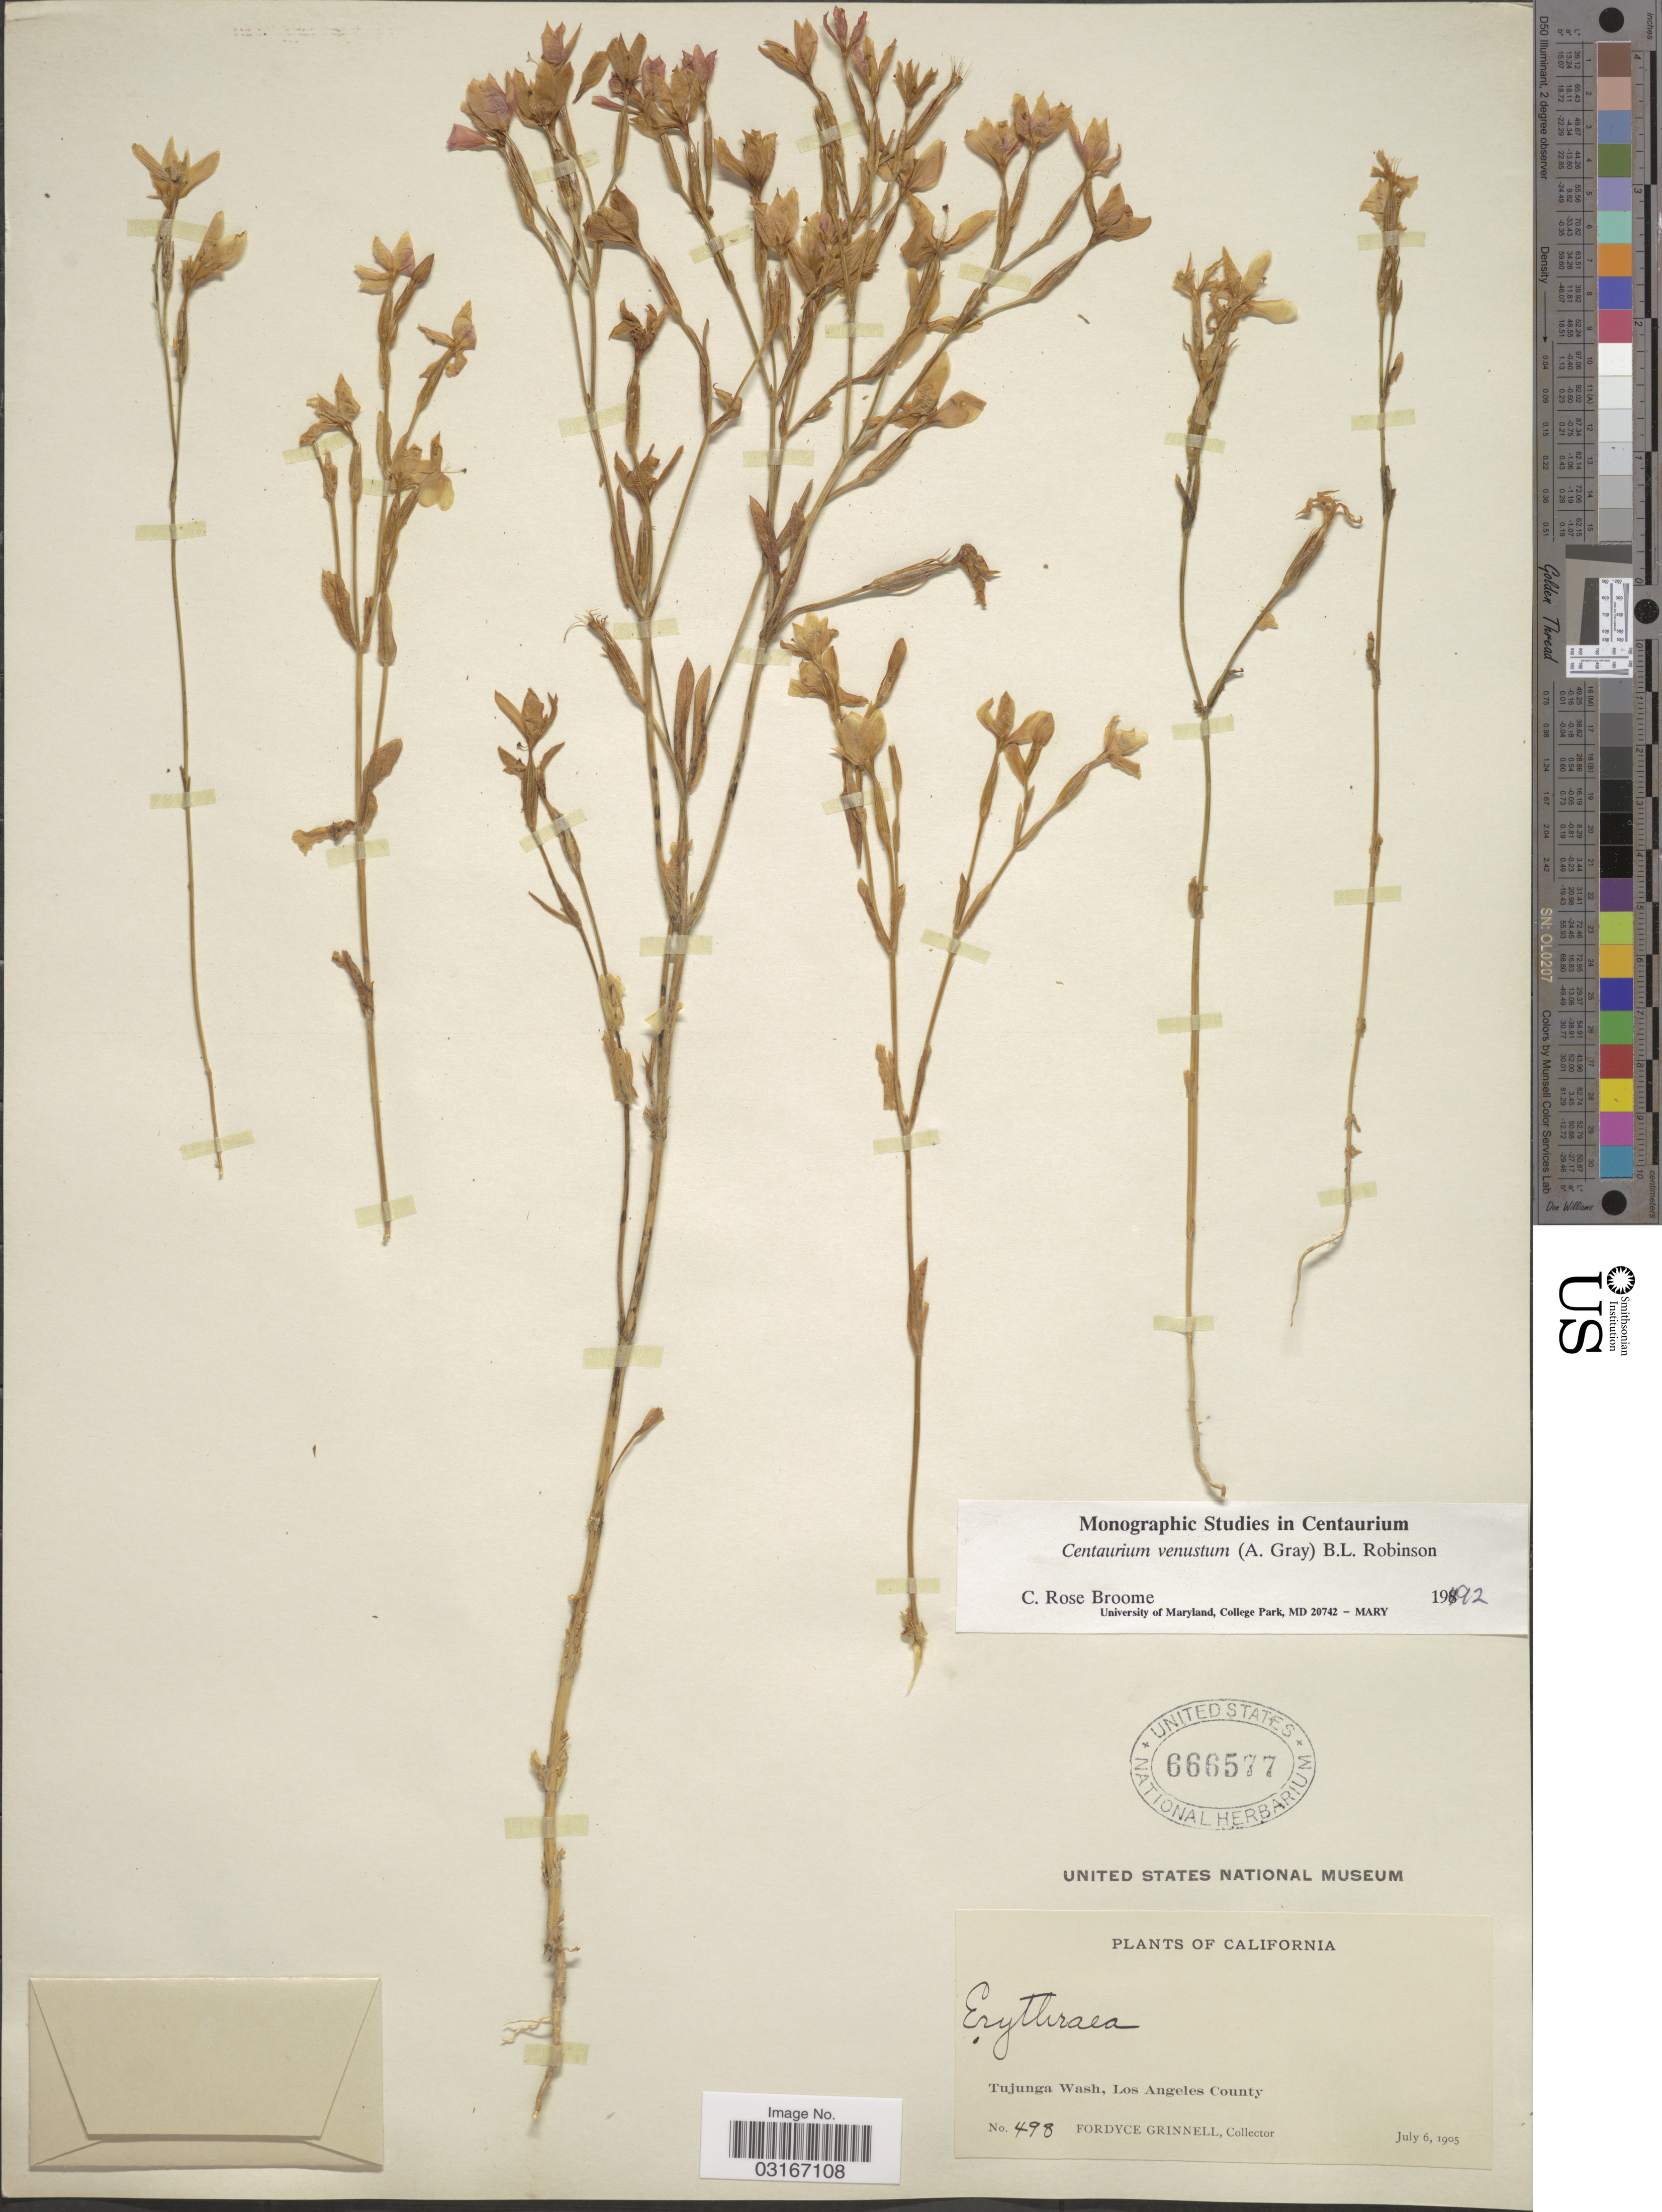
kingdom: Plantae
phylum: Tracheophyta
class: Magnoliopsida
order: Gentianales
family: Gentianaceae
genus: Centaurium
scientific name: Centaurium venustum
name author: (A. Gray) B.L. Rob.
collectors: F. Grinnell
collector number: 498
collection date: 1905-07-06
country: United States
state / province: California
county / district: Los Angeles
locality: Tujunga Wash, Los Angeles County.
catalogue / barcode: US 666577